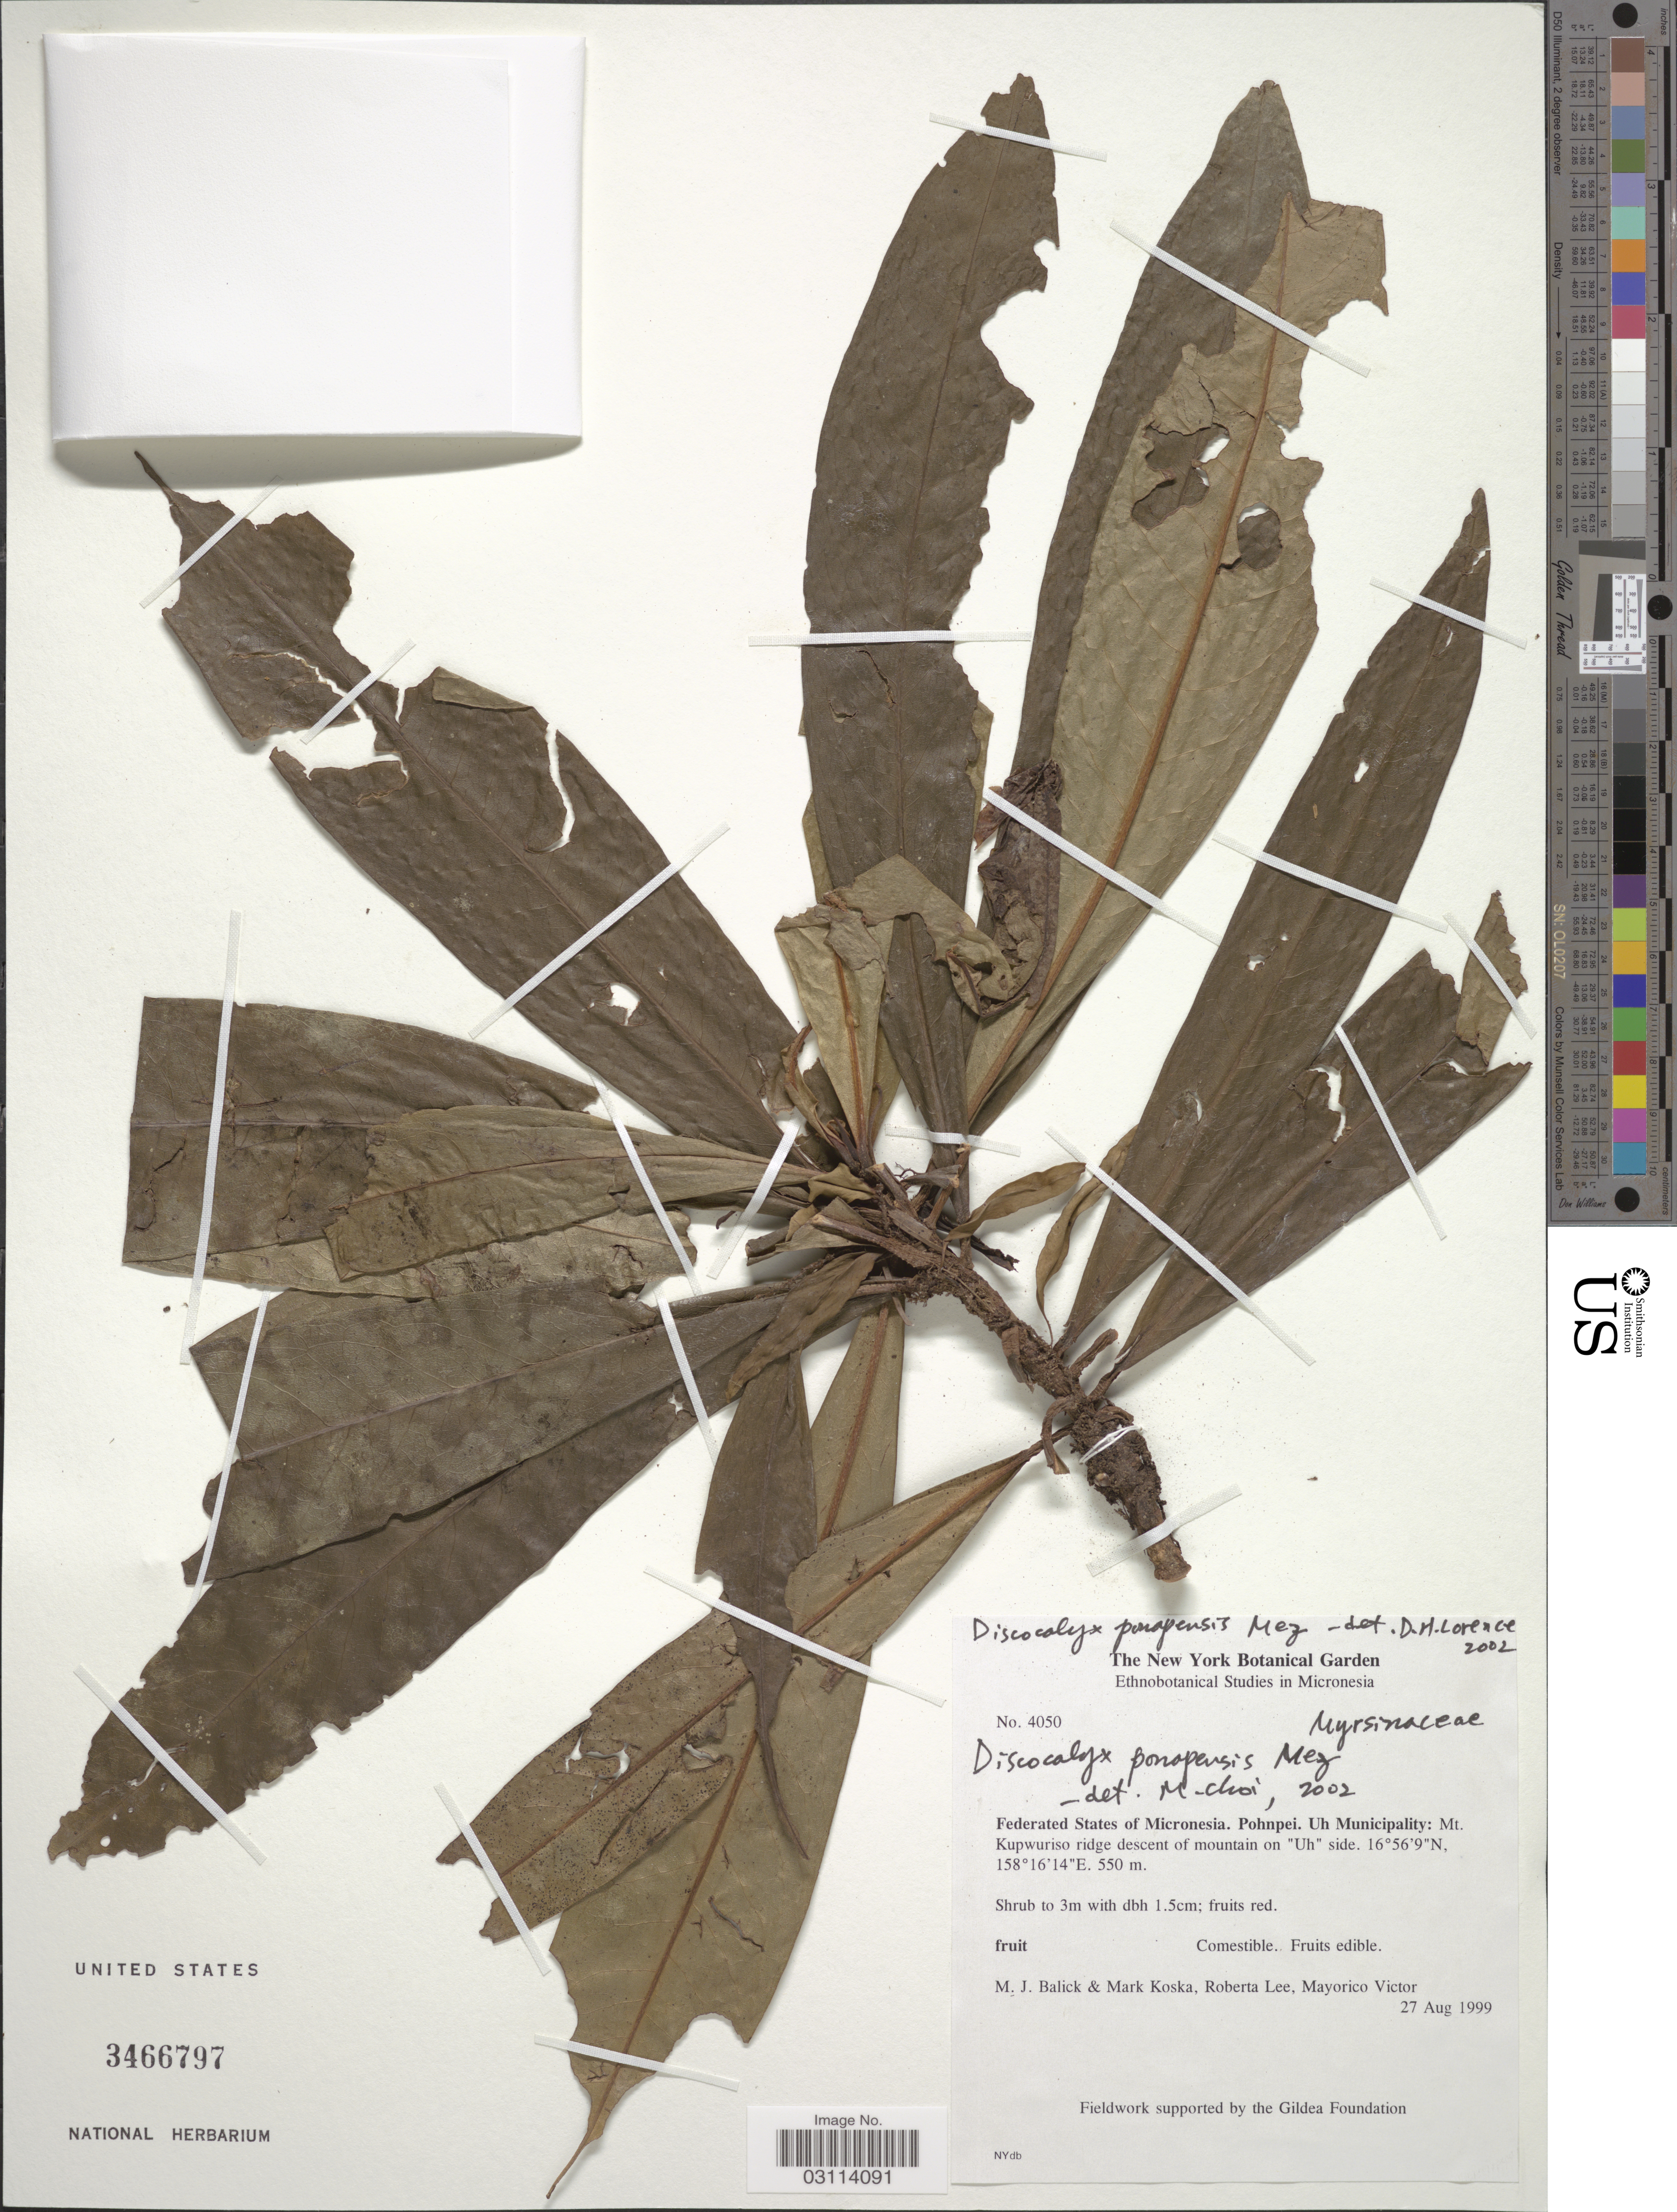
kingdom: Plantae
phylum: Tracheophyta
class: Magnoliopsida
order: Ericales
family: Primulaceae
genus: Discocalyx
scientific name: Discocalyx ponapensis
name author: Mez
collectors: M. J. Balick, M. Koska, R. Lee & M. Victor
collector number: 4050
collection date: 1999-08-27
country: Micronesia, Federated States of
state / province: Pohnpei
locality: Uh Munucipality: Mt. Kupwuriso ridge descent of mountain on "Uh" side.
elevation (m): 550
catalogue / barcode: US 3466797